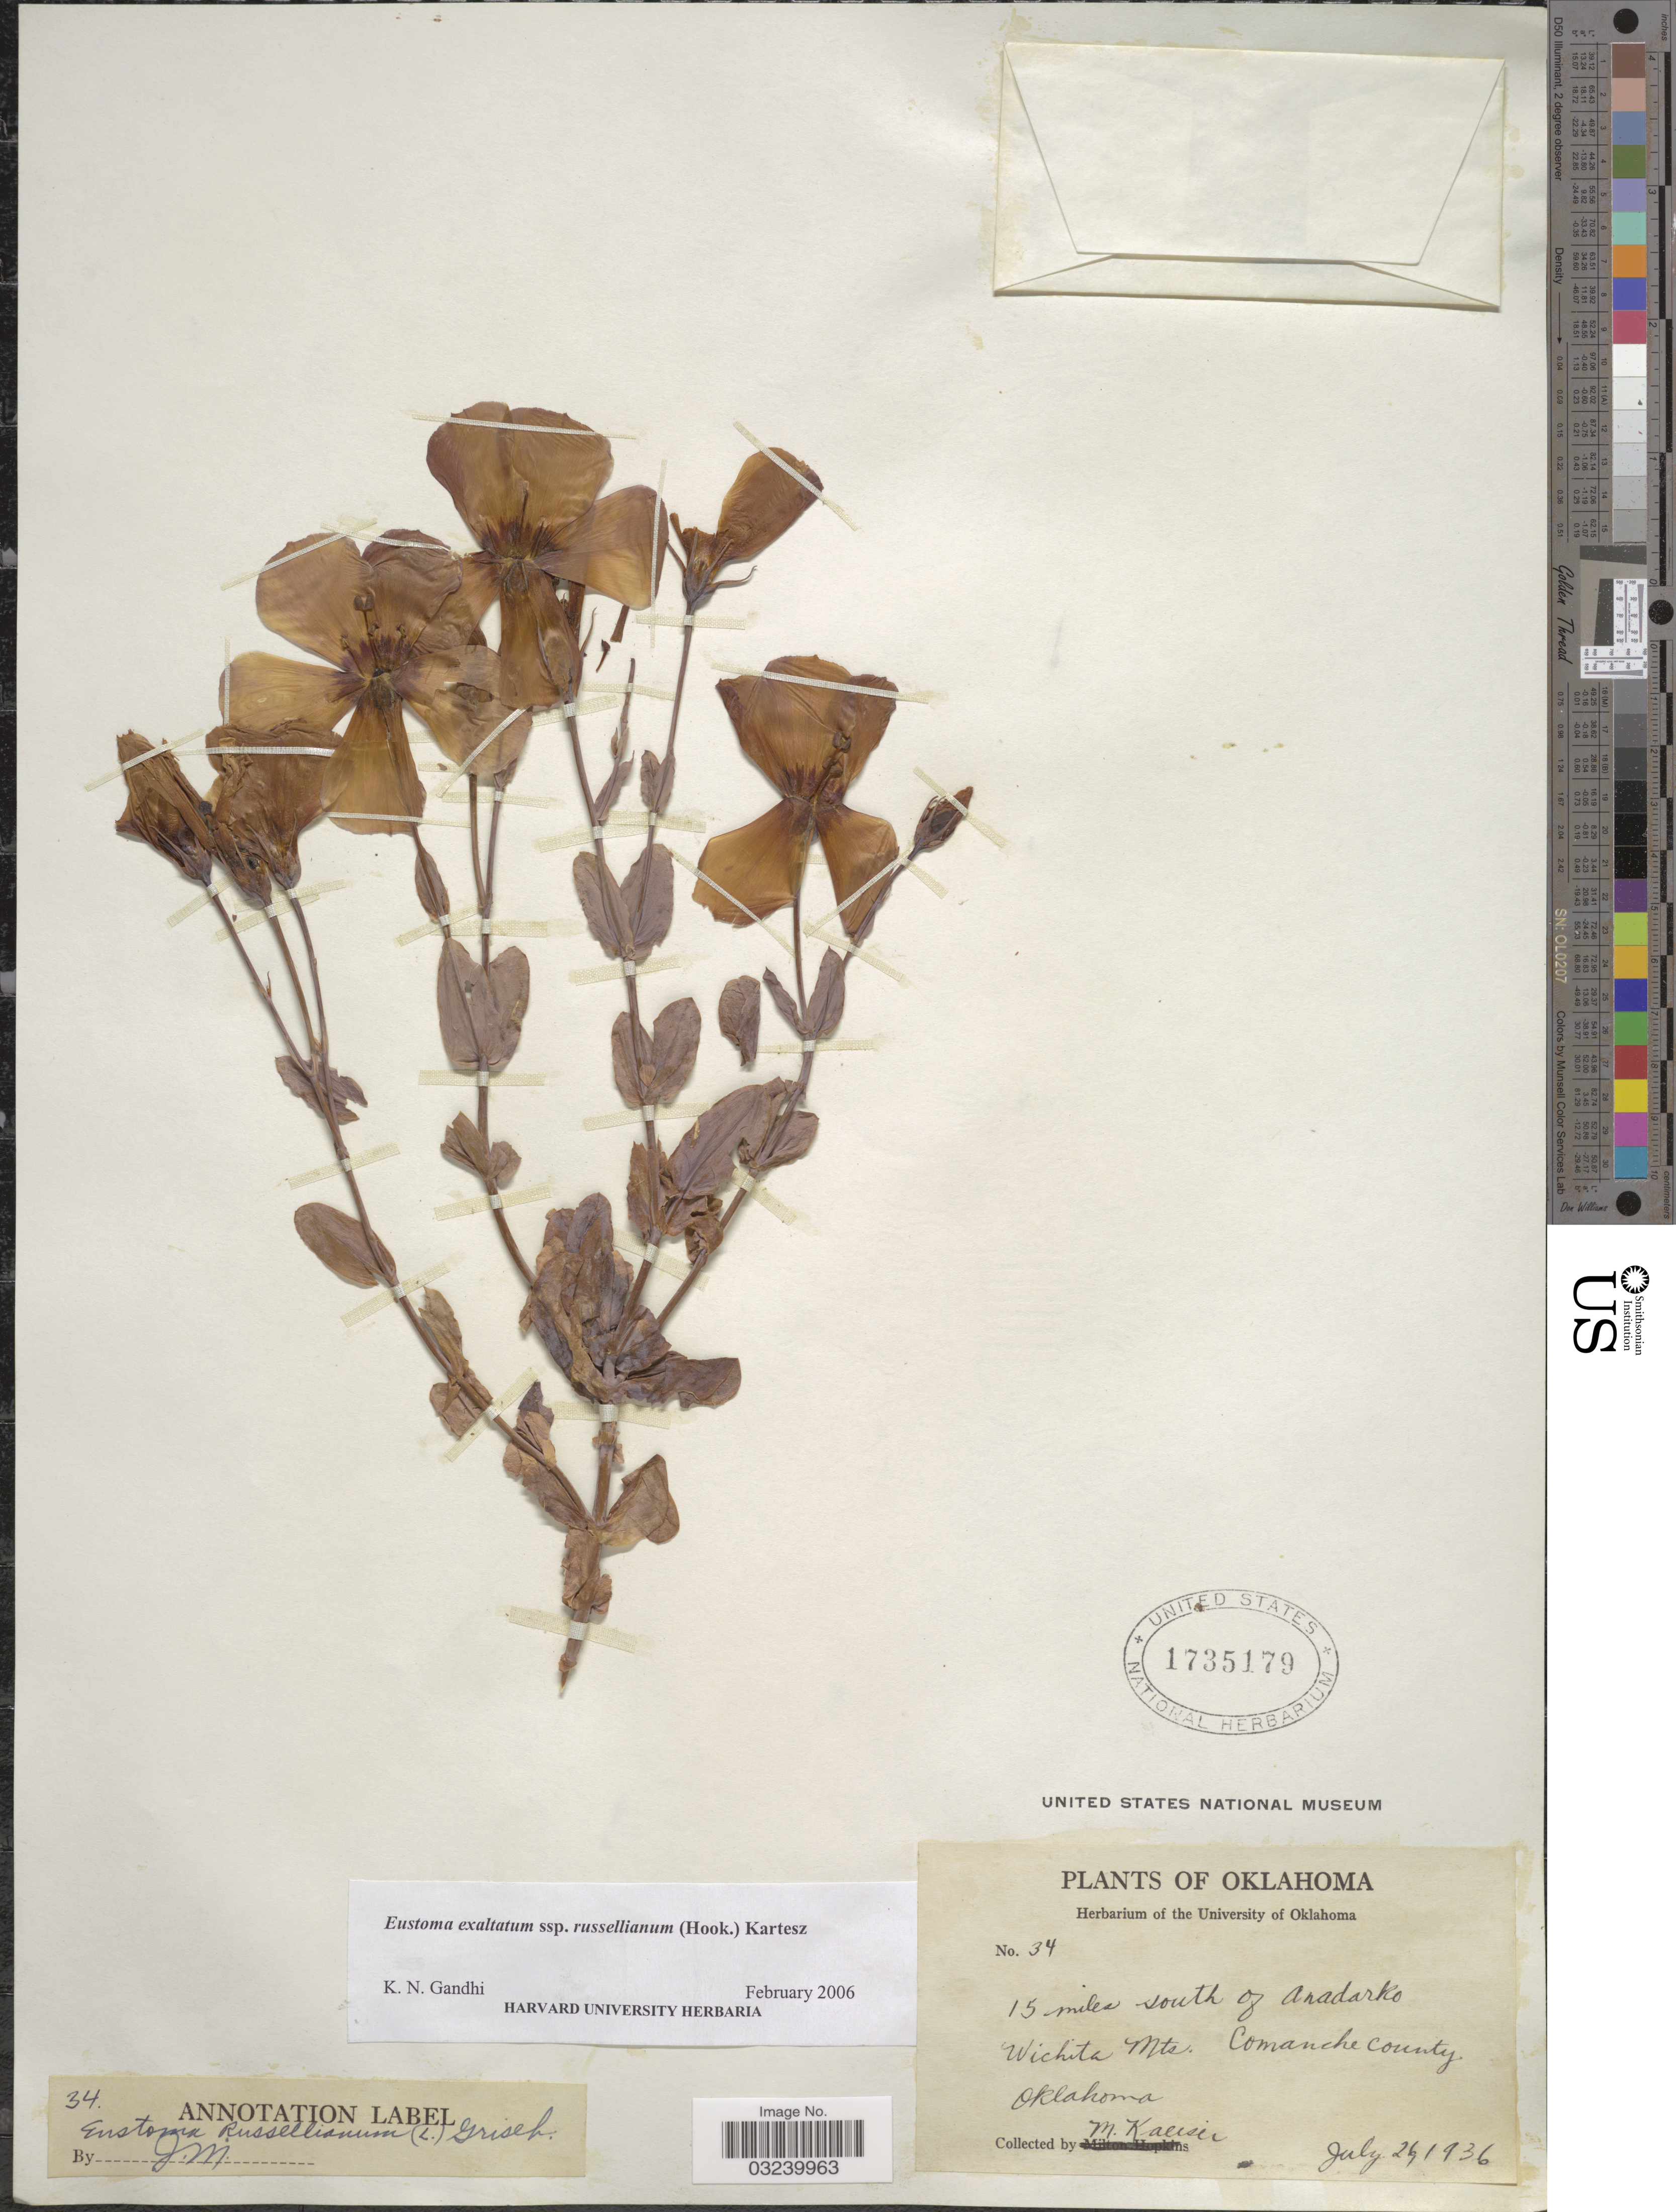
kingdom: Plantae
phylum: Tracheophyta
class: Magnoliopsida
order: Gentianales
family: Gentianaceae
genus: Eustoma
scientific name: Eustoma grandiflorum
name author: (Raf.) Shinners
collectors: M. Kaeiser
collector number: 34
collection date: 1936-07-26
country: United States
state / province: Oklahoma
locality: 15 miles south of Anadarko, Wichita Mts., Comanche county.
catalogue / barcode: US 1735179